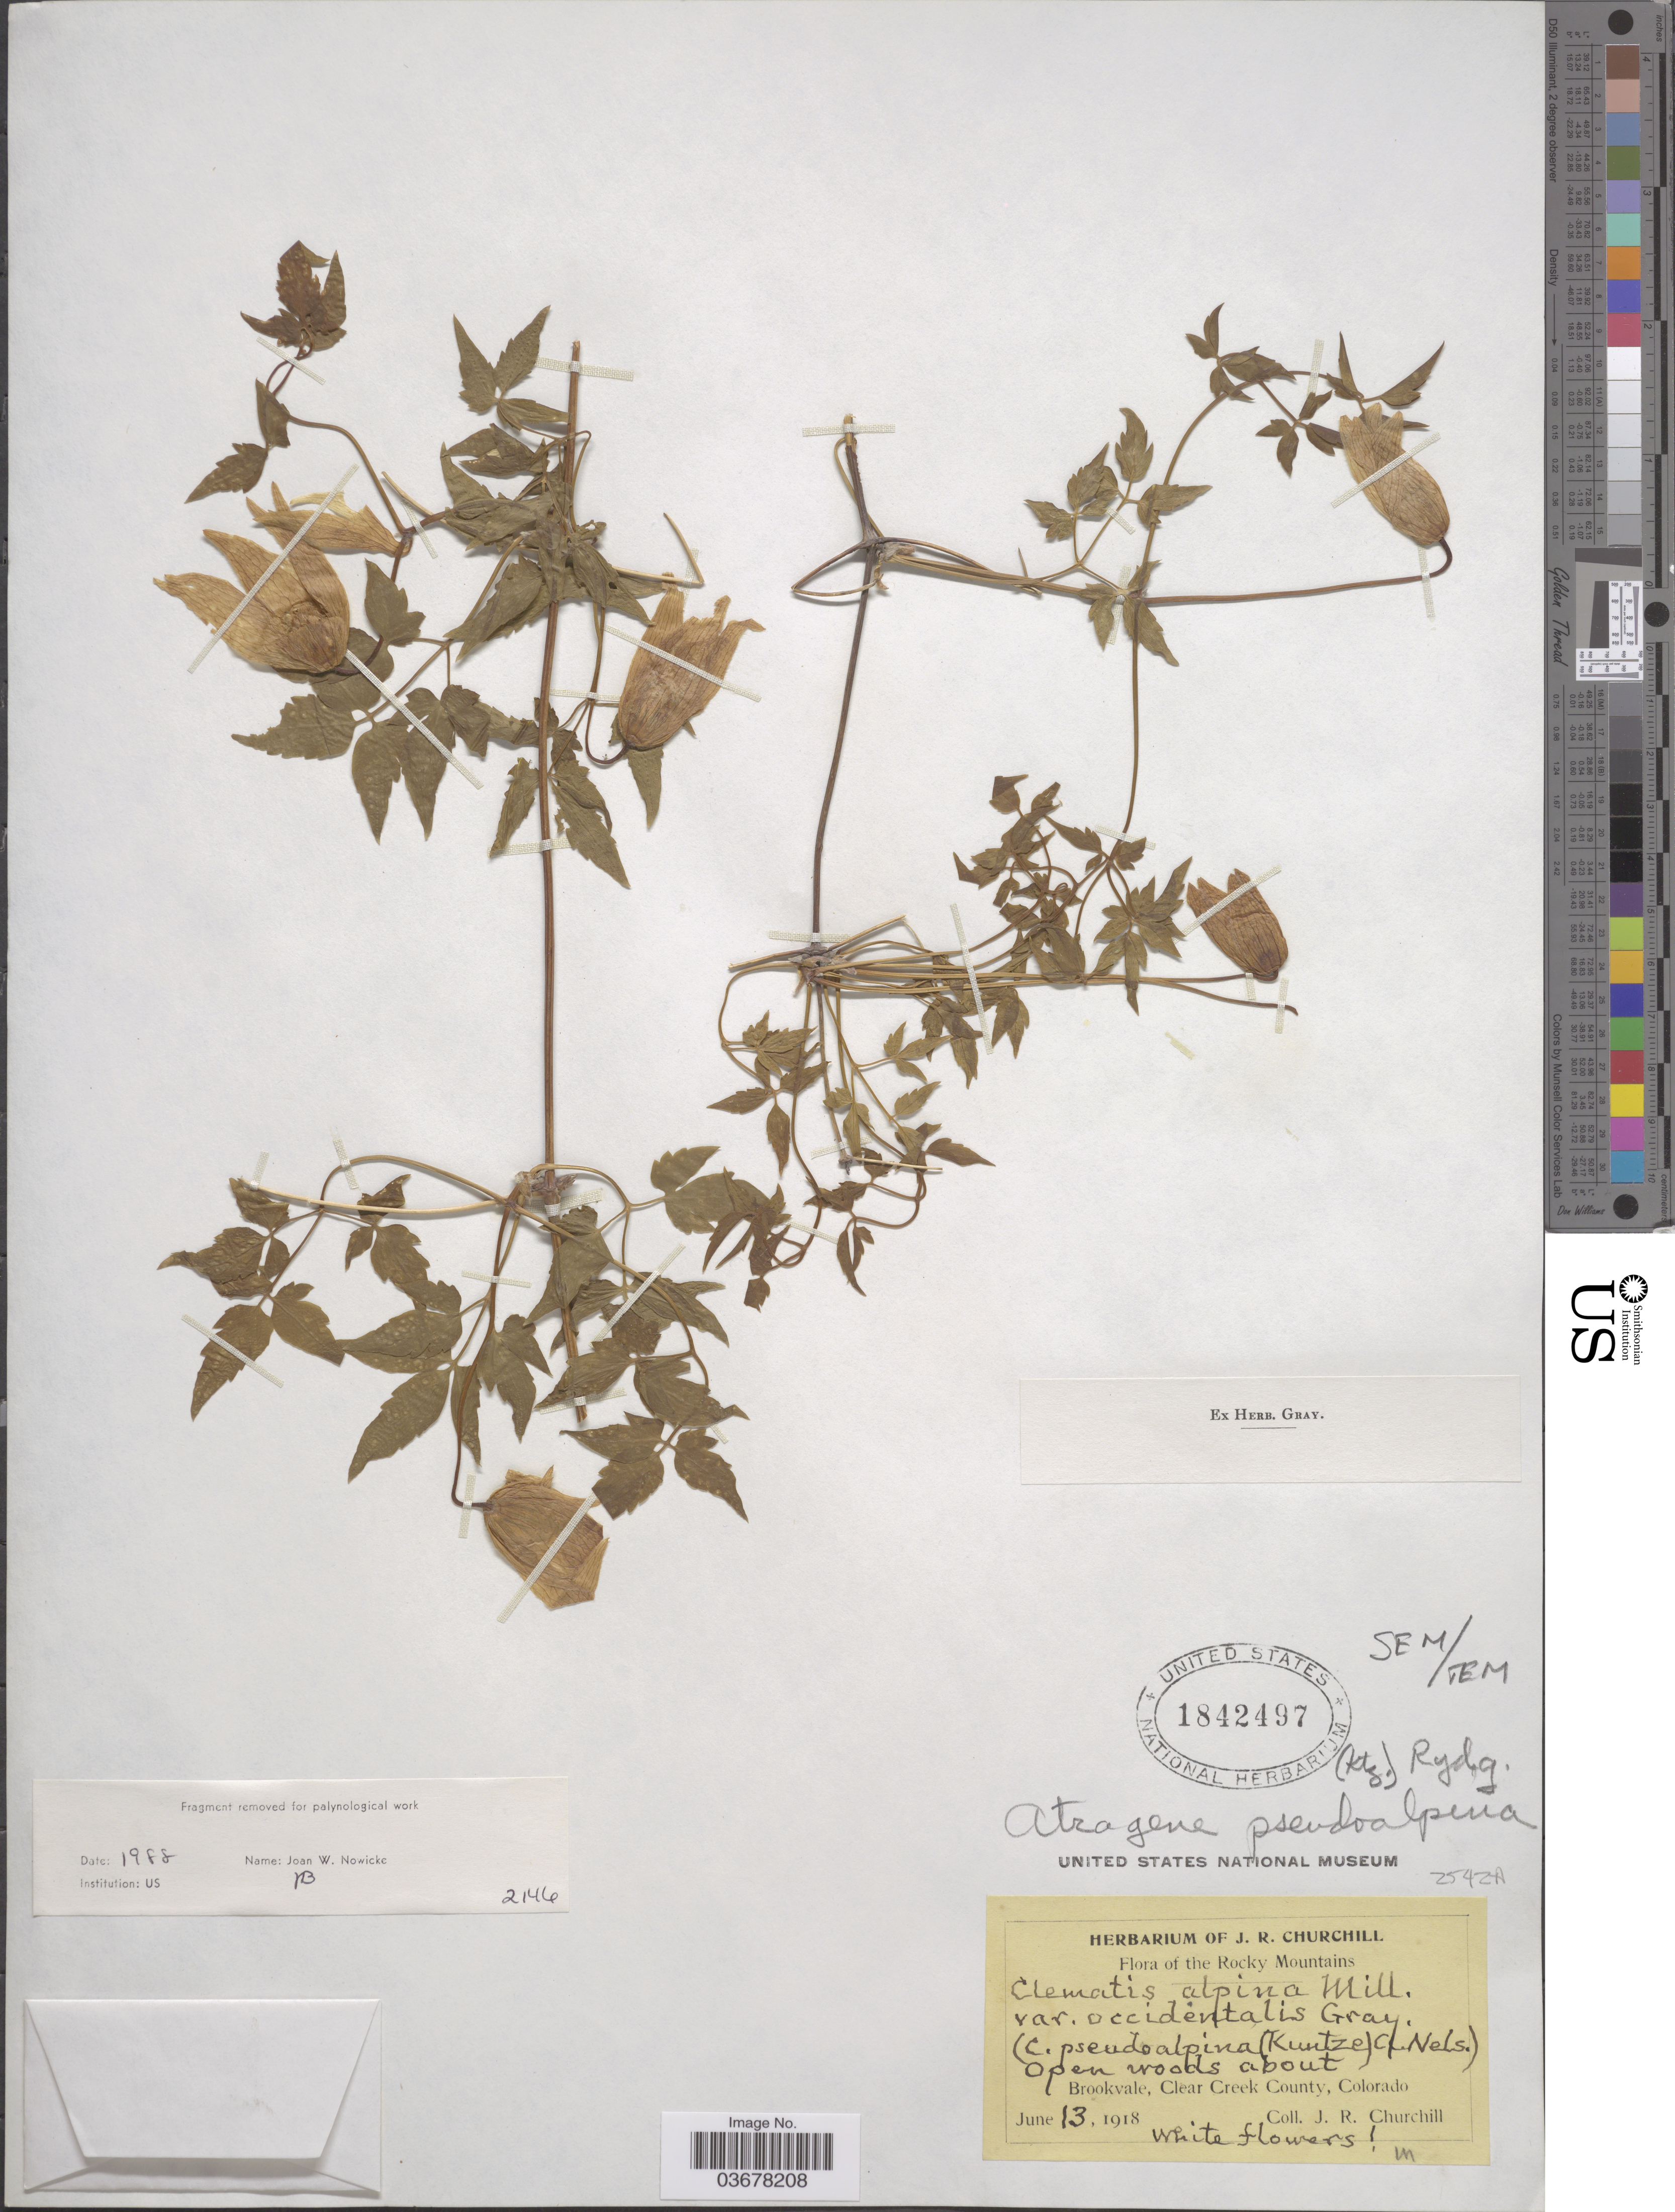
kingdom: Plantae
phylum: Tracheophyta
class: Magnoliopsida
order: Ranunculales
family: Ranunculaceae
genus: Clematis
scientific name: Clematis columbiana var. columbiana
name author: (Nutt.) Torr. & A. Gray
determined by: Strong, M. T., (US), Smithsonian Institution - National Museum of Natural History (UNITED STATES)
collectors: J. Churchill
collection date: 1918-06-13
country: United States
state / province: Colorado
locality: The Rocky Mountains. Open woods about Brookvale, Clear Creek County.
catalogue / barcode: US 1842497